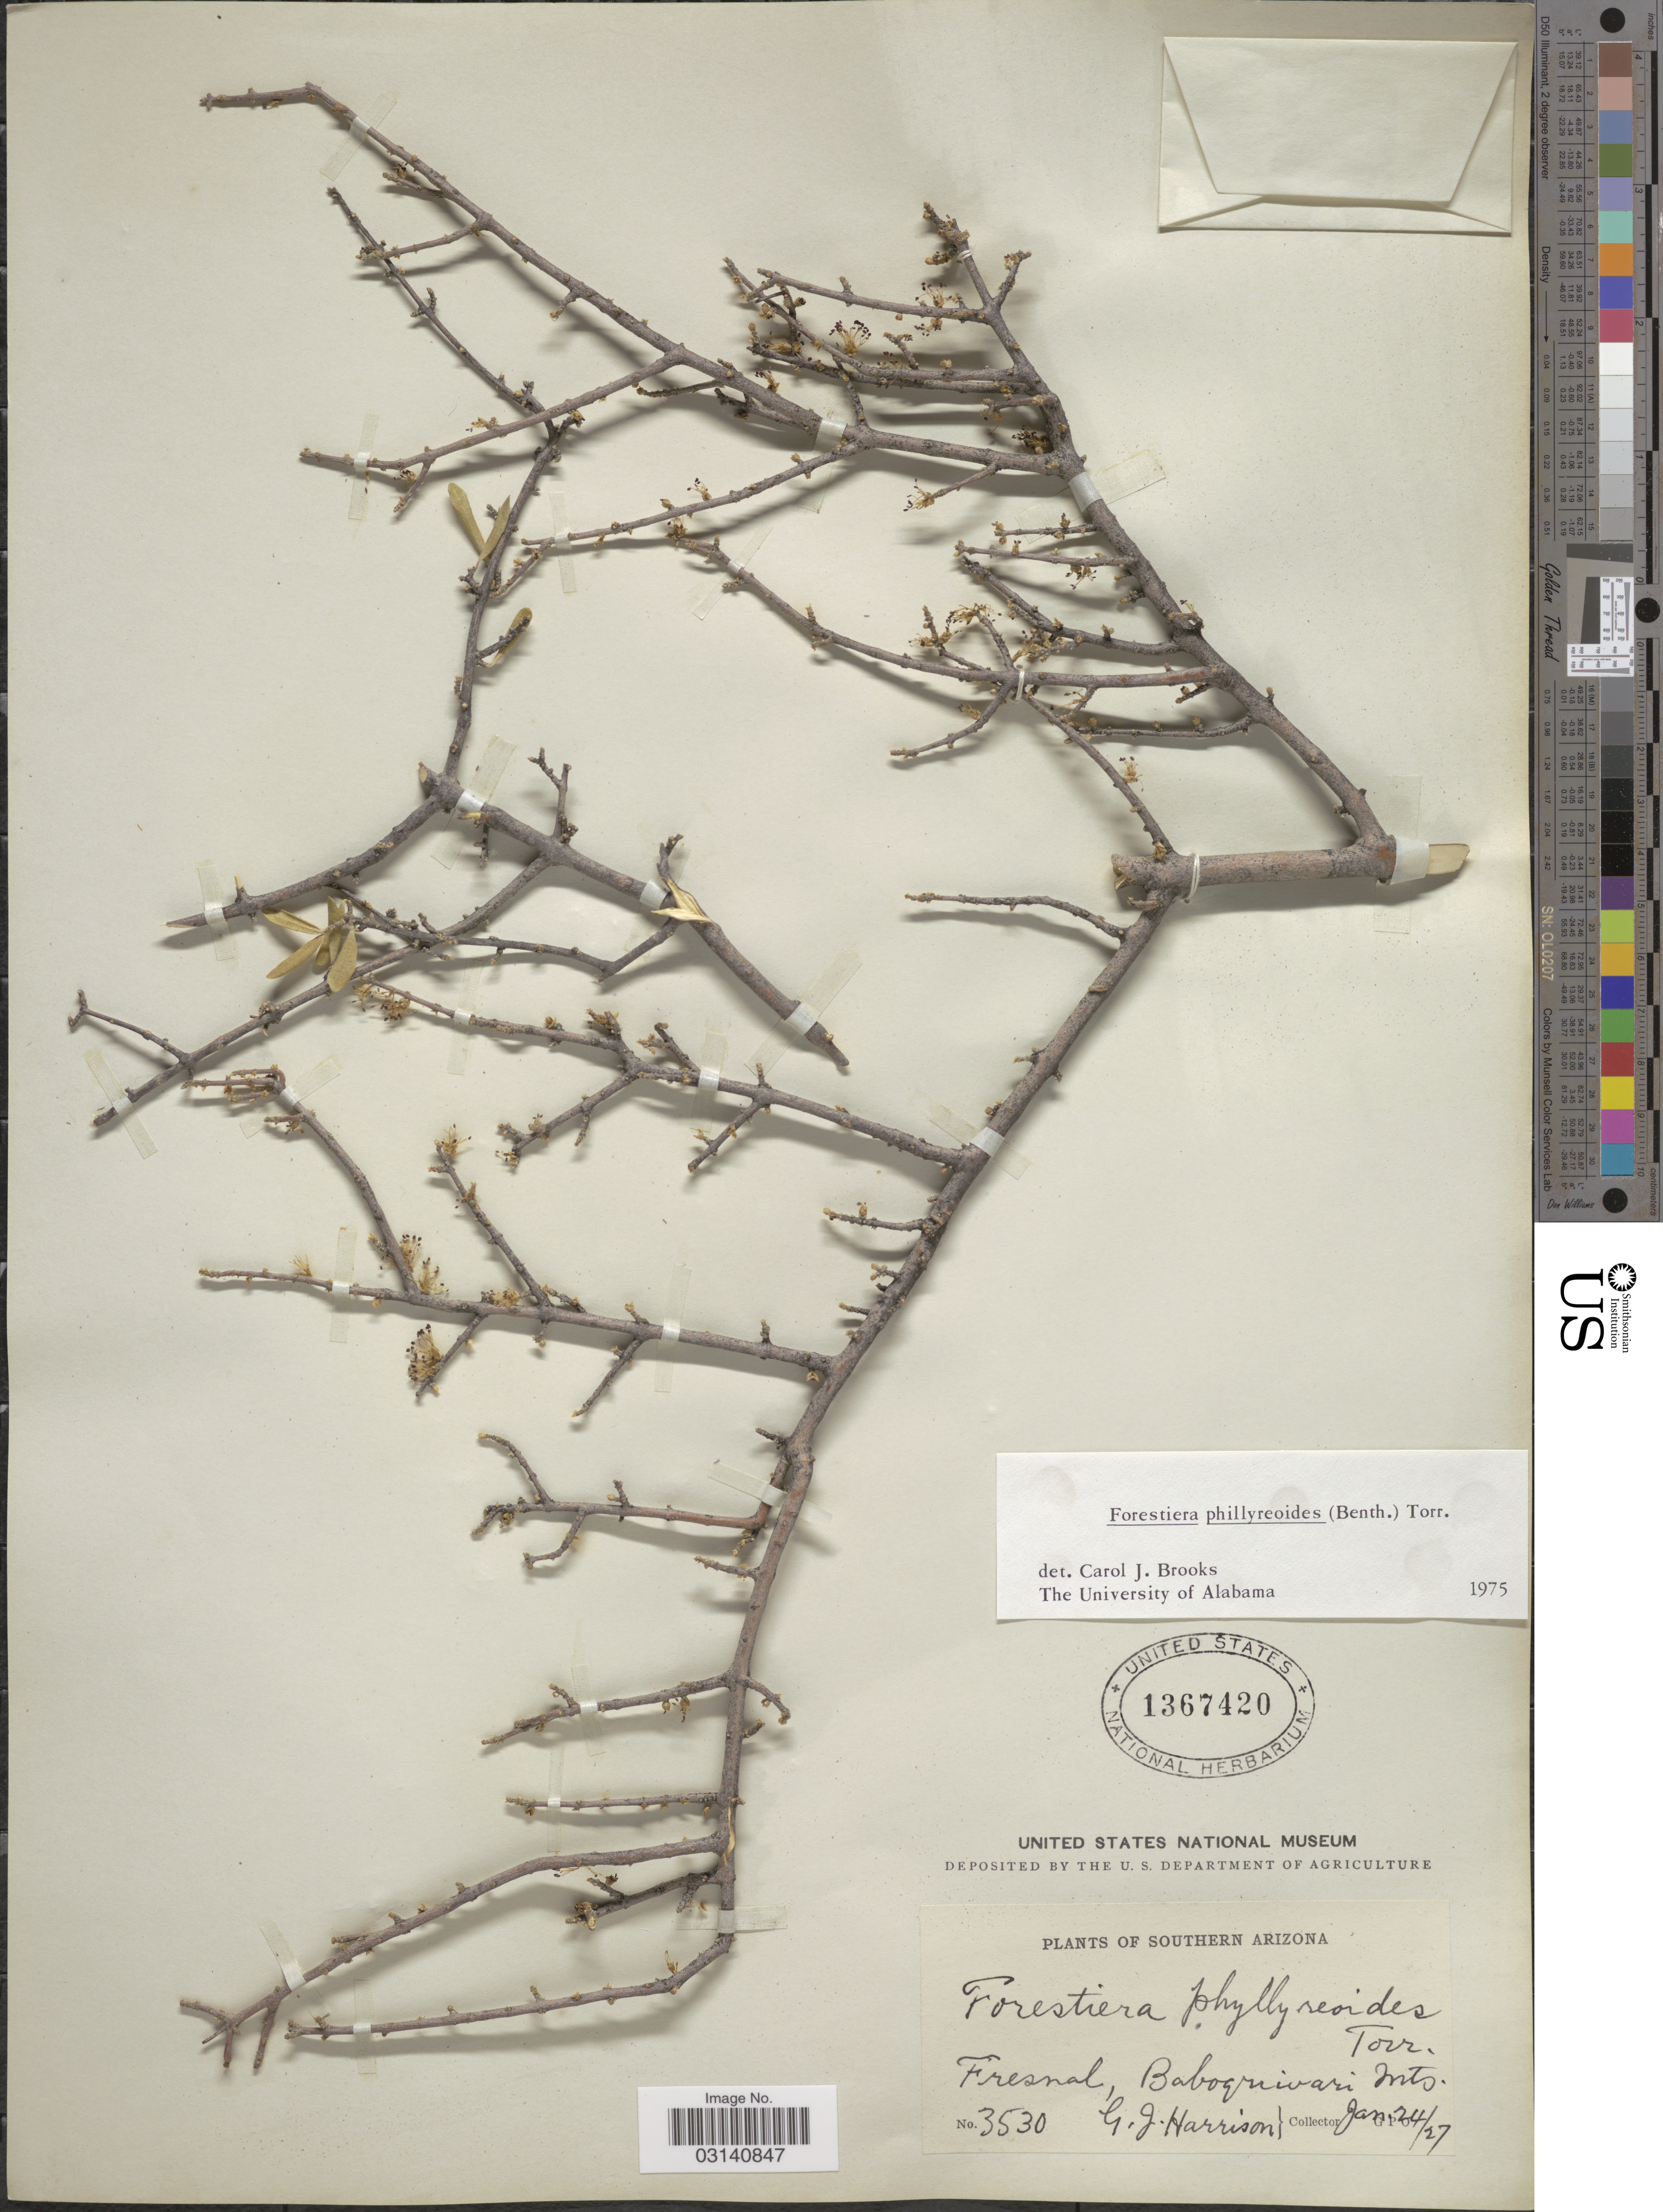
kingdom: Plantae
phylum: Tracheophyta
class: Magnoliopsida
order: Lamiales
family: Oleaceae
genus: Forestiera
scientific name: Forestiera phillyreoides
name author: (Benth.) Torr.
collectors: G. J. Harrison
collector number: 3530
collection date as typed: Transcribed d/m/y: 24/1/27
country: United States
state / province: Arizona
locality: Southern Arizona. Fresnal, Baboquivari Mts.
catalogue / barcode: US 1367420